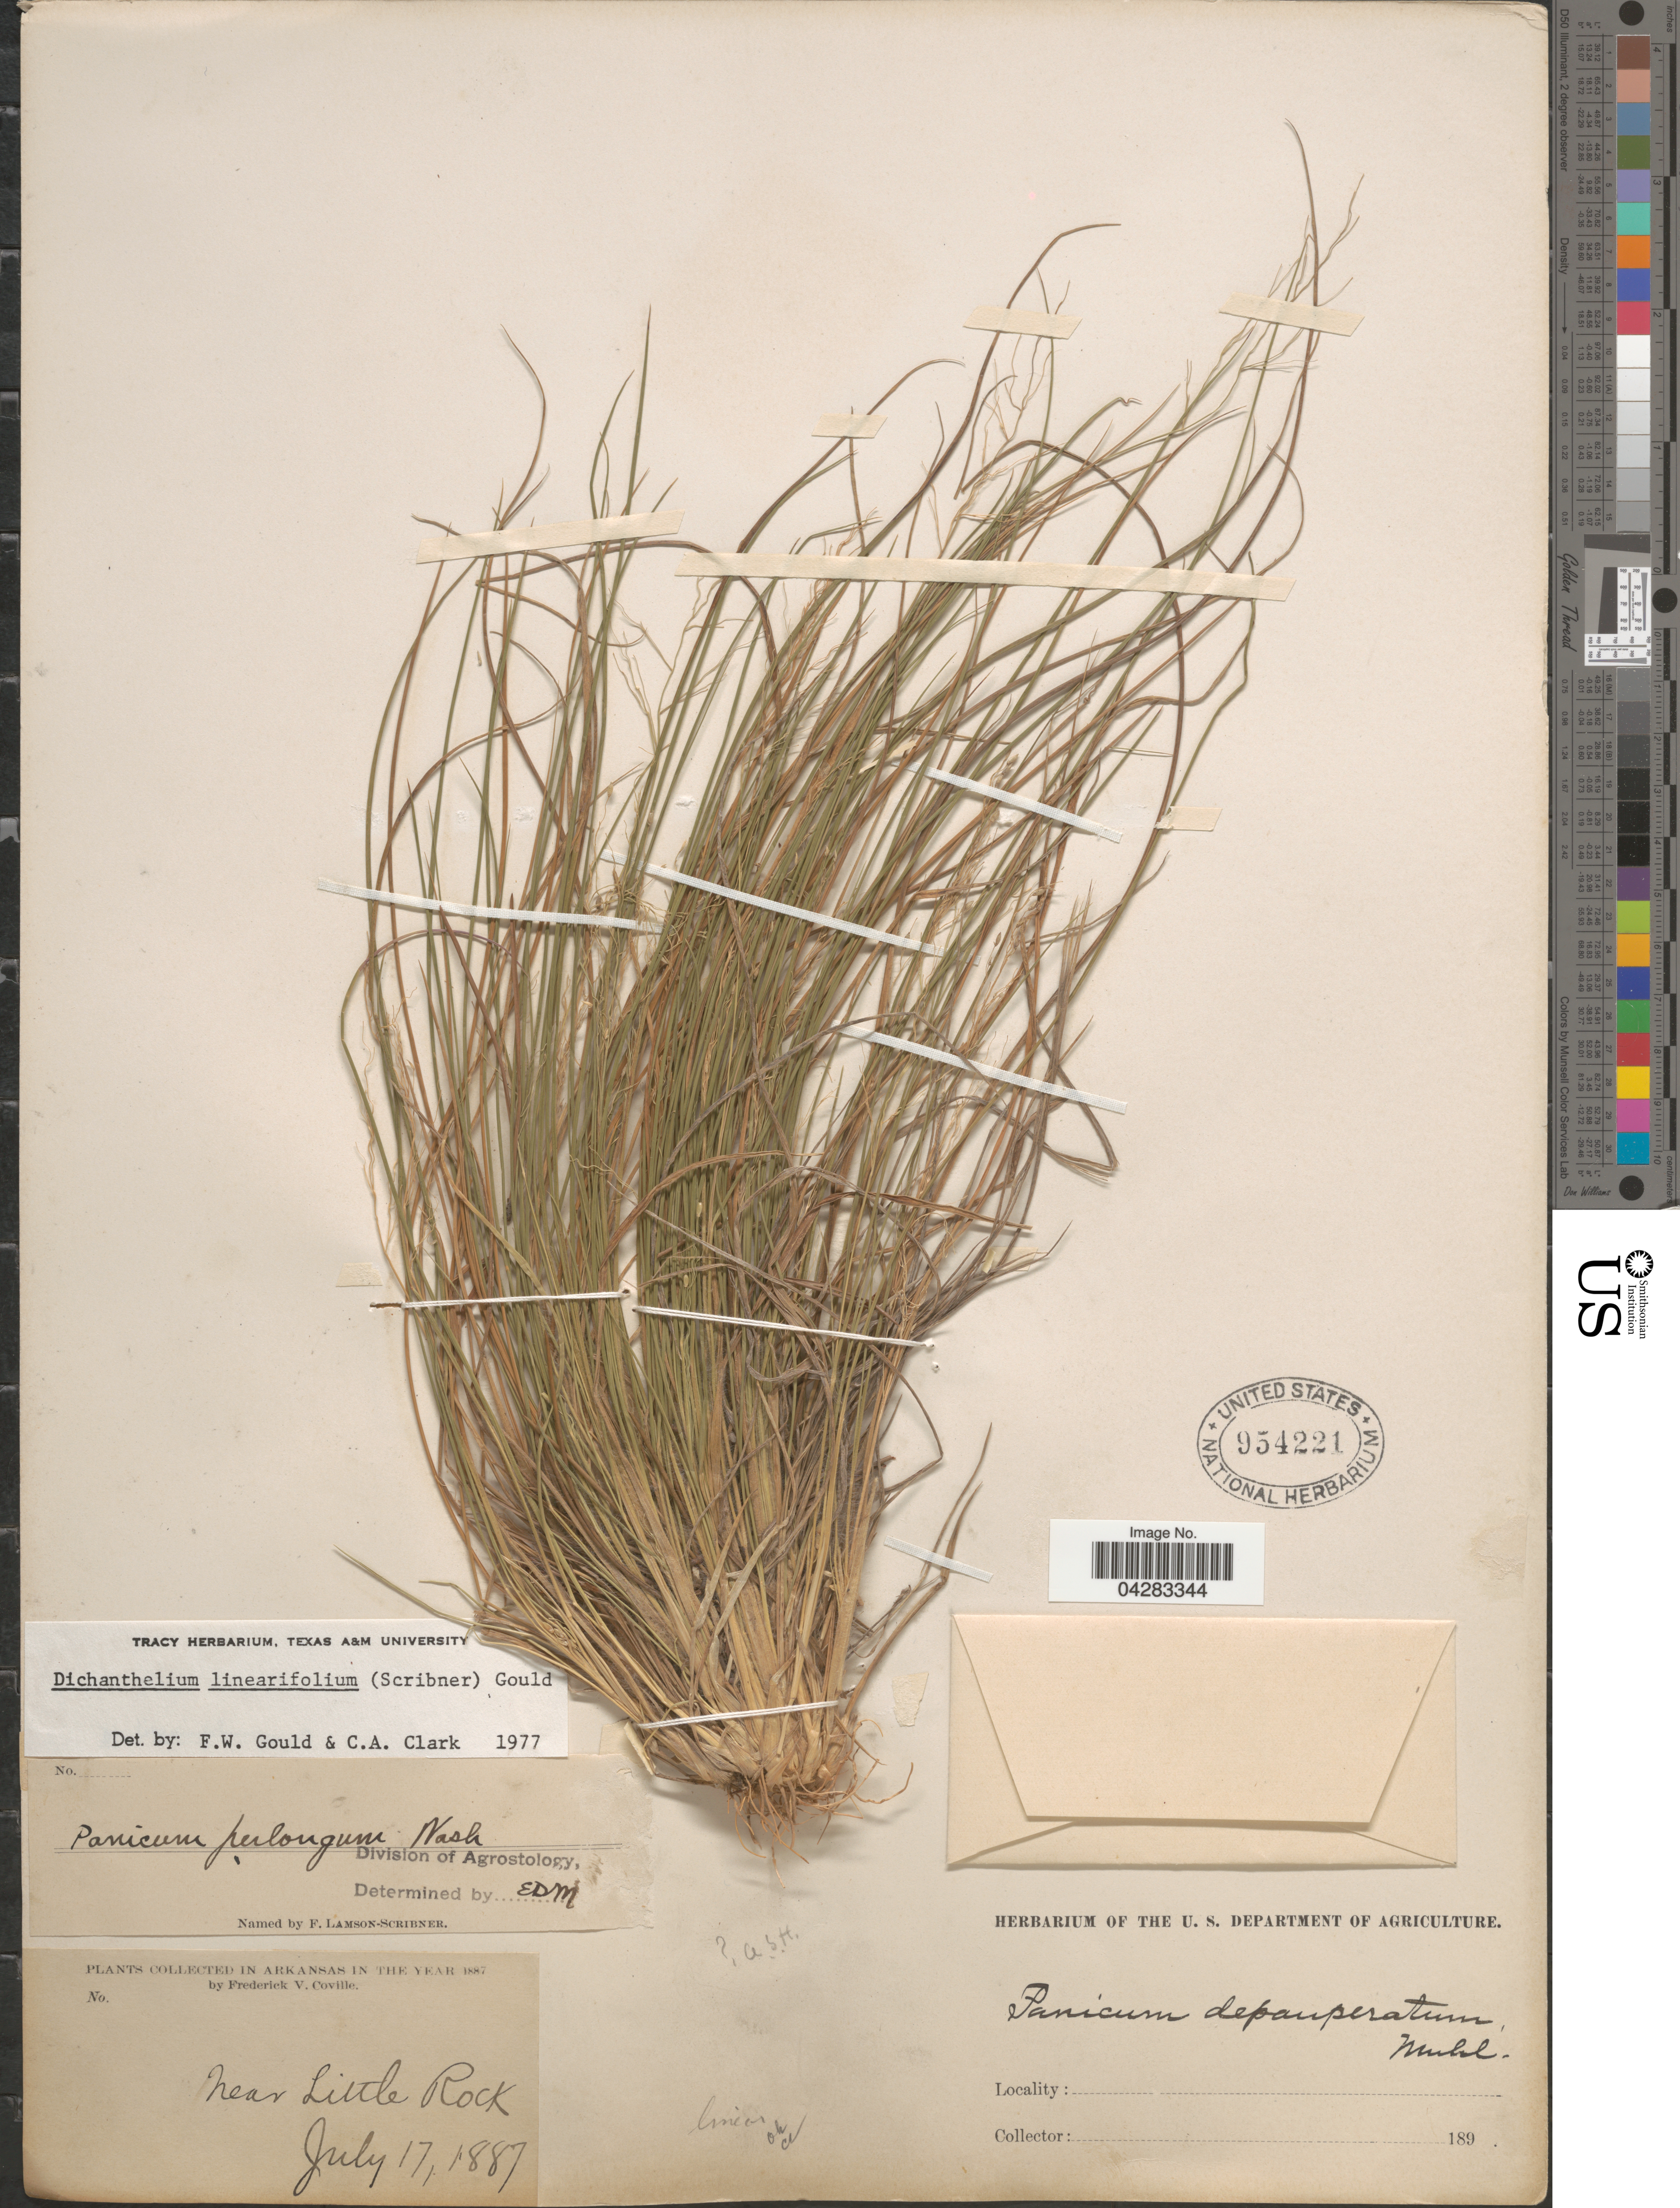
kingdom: Plantae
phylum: Tracheophyta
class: Liliopsida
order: Poales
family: Poaceae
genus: Dichanthelium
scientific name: Dichanthelium linearifolium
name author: (Scribn.) Gould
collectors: F. V. Coville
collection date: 1887-07-17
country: United States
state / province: Arkansas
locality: Near Little Rock.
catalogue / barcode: US 954221